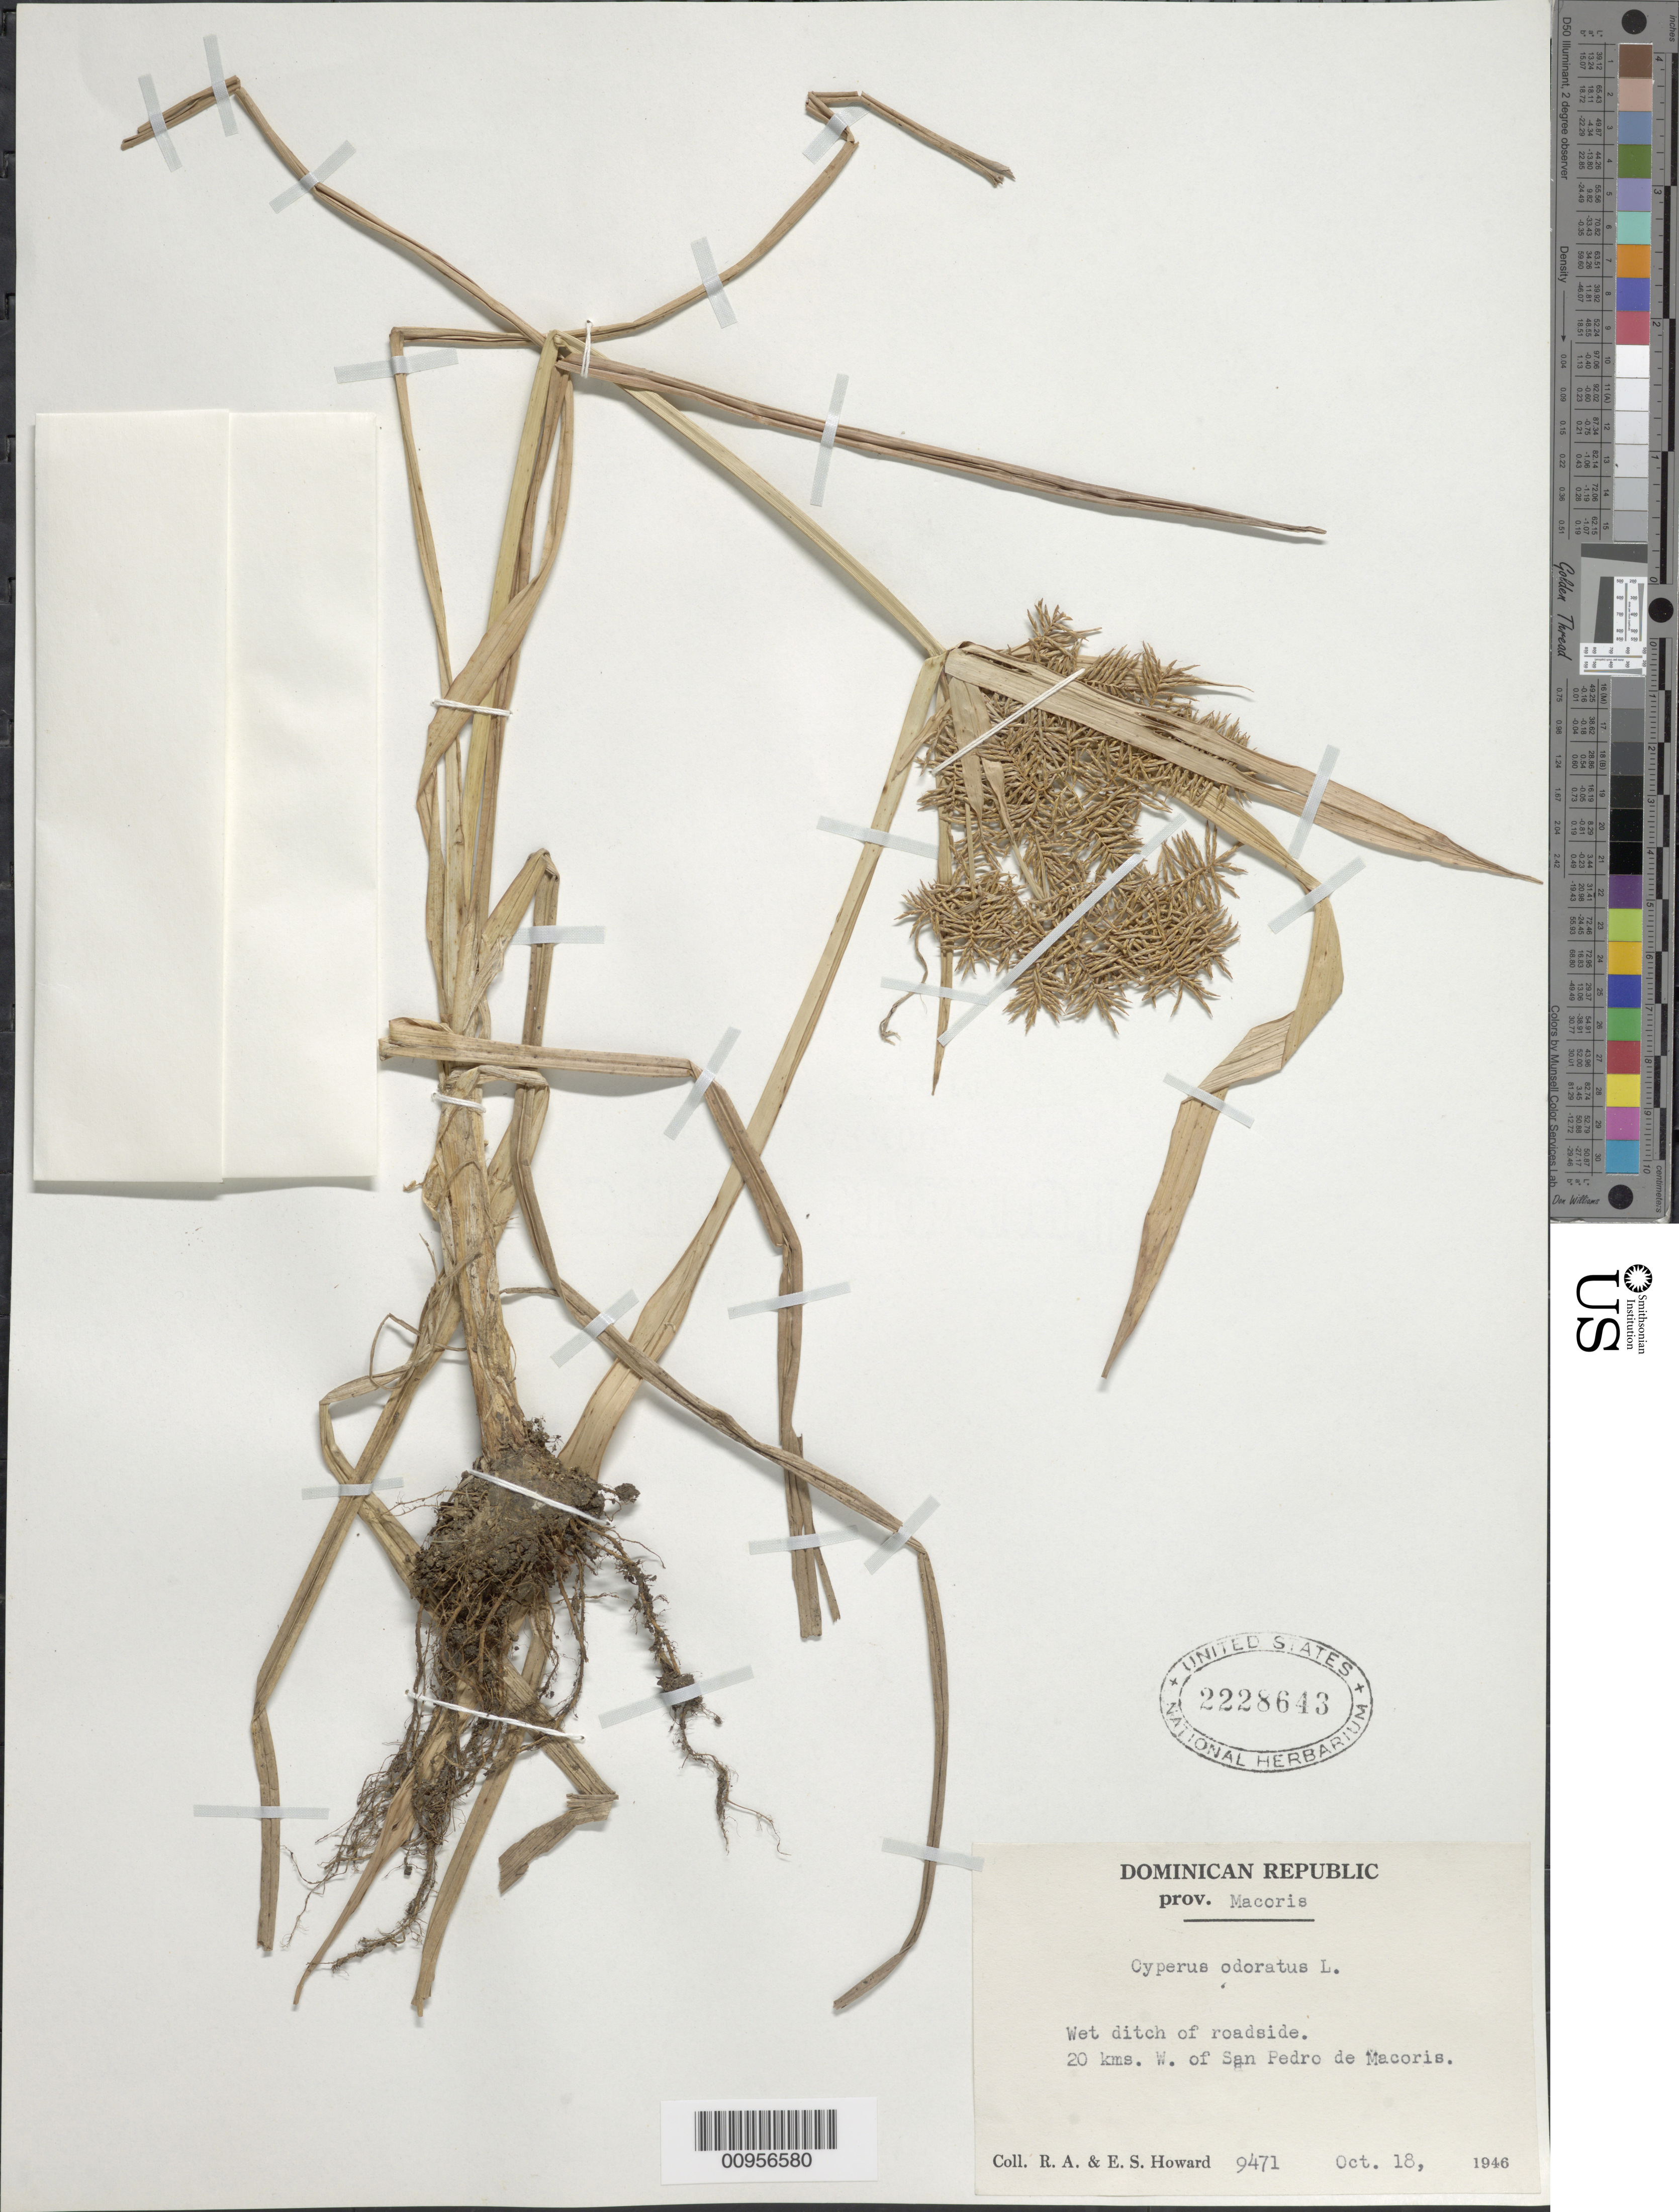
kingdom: Plantae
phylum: Tracheophyta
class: Liliopsida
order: Poales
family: Cyperaceae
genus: Cyperus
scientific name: Cyperus odoratus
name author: L.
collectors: R. A. Howard & E. S. Howard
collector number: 9471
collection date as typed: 18 Oct 1946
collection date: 1946-10-18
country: Dominican Republic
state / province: Macoris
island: Hispaniola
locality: Roadside, 20 kms. W of San Pedro de Macoris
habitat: Wet ditch of roadside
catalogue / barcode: US 2228643